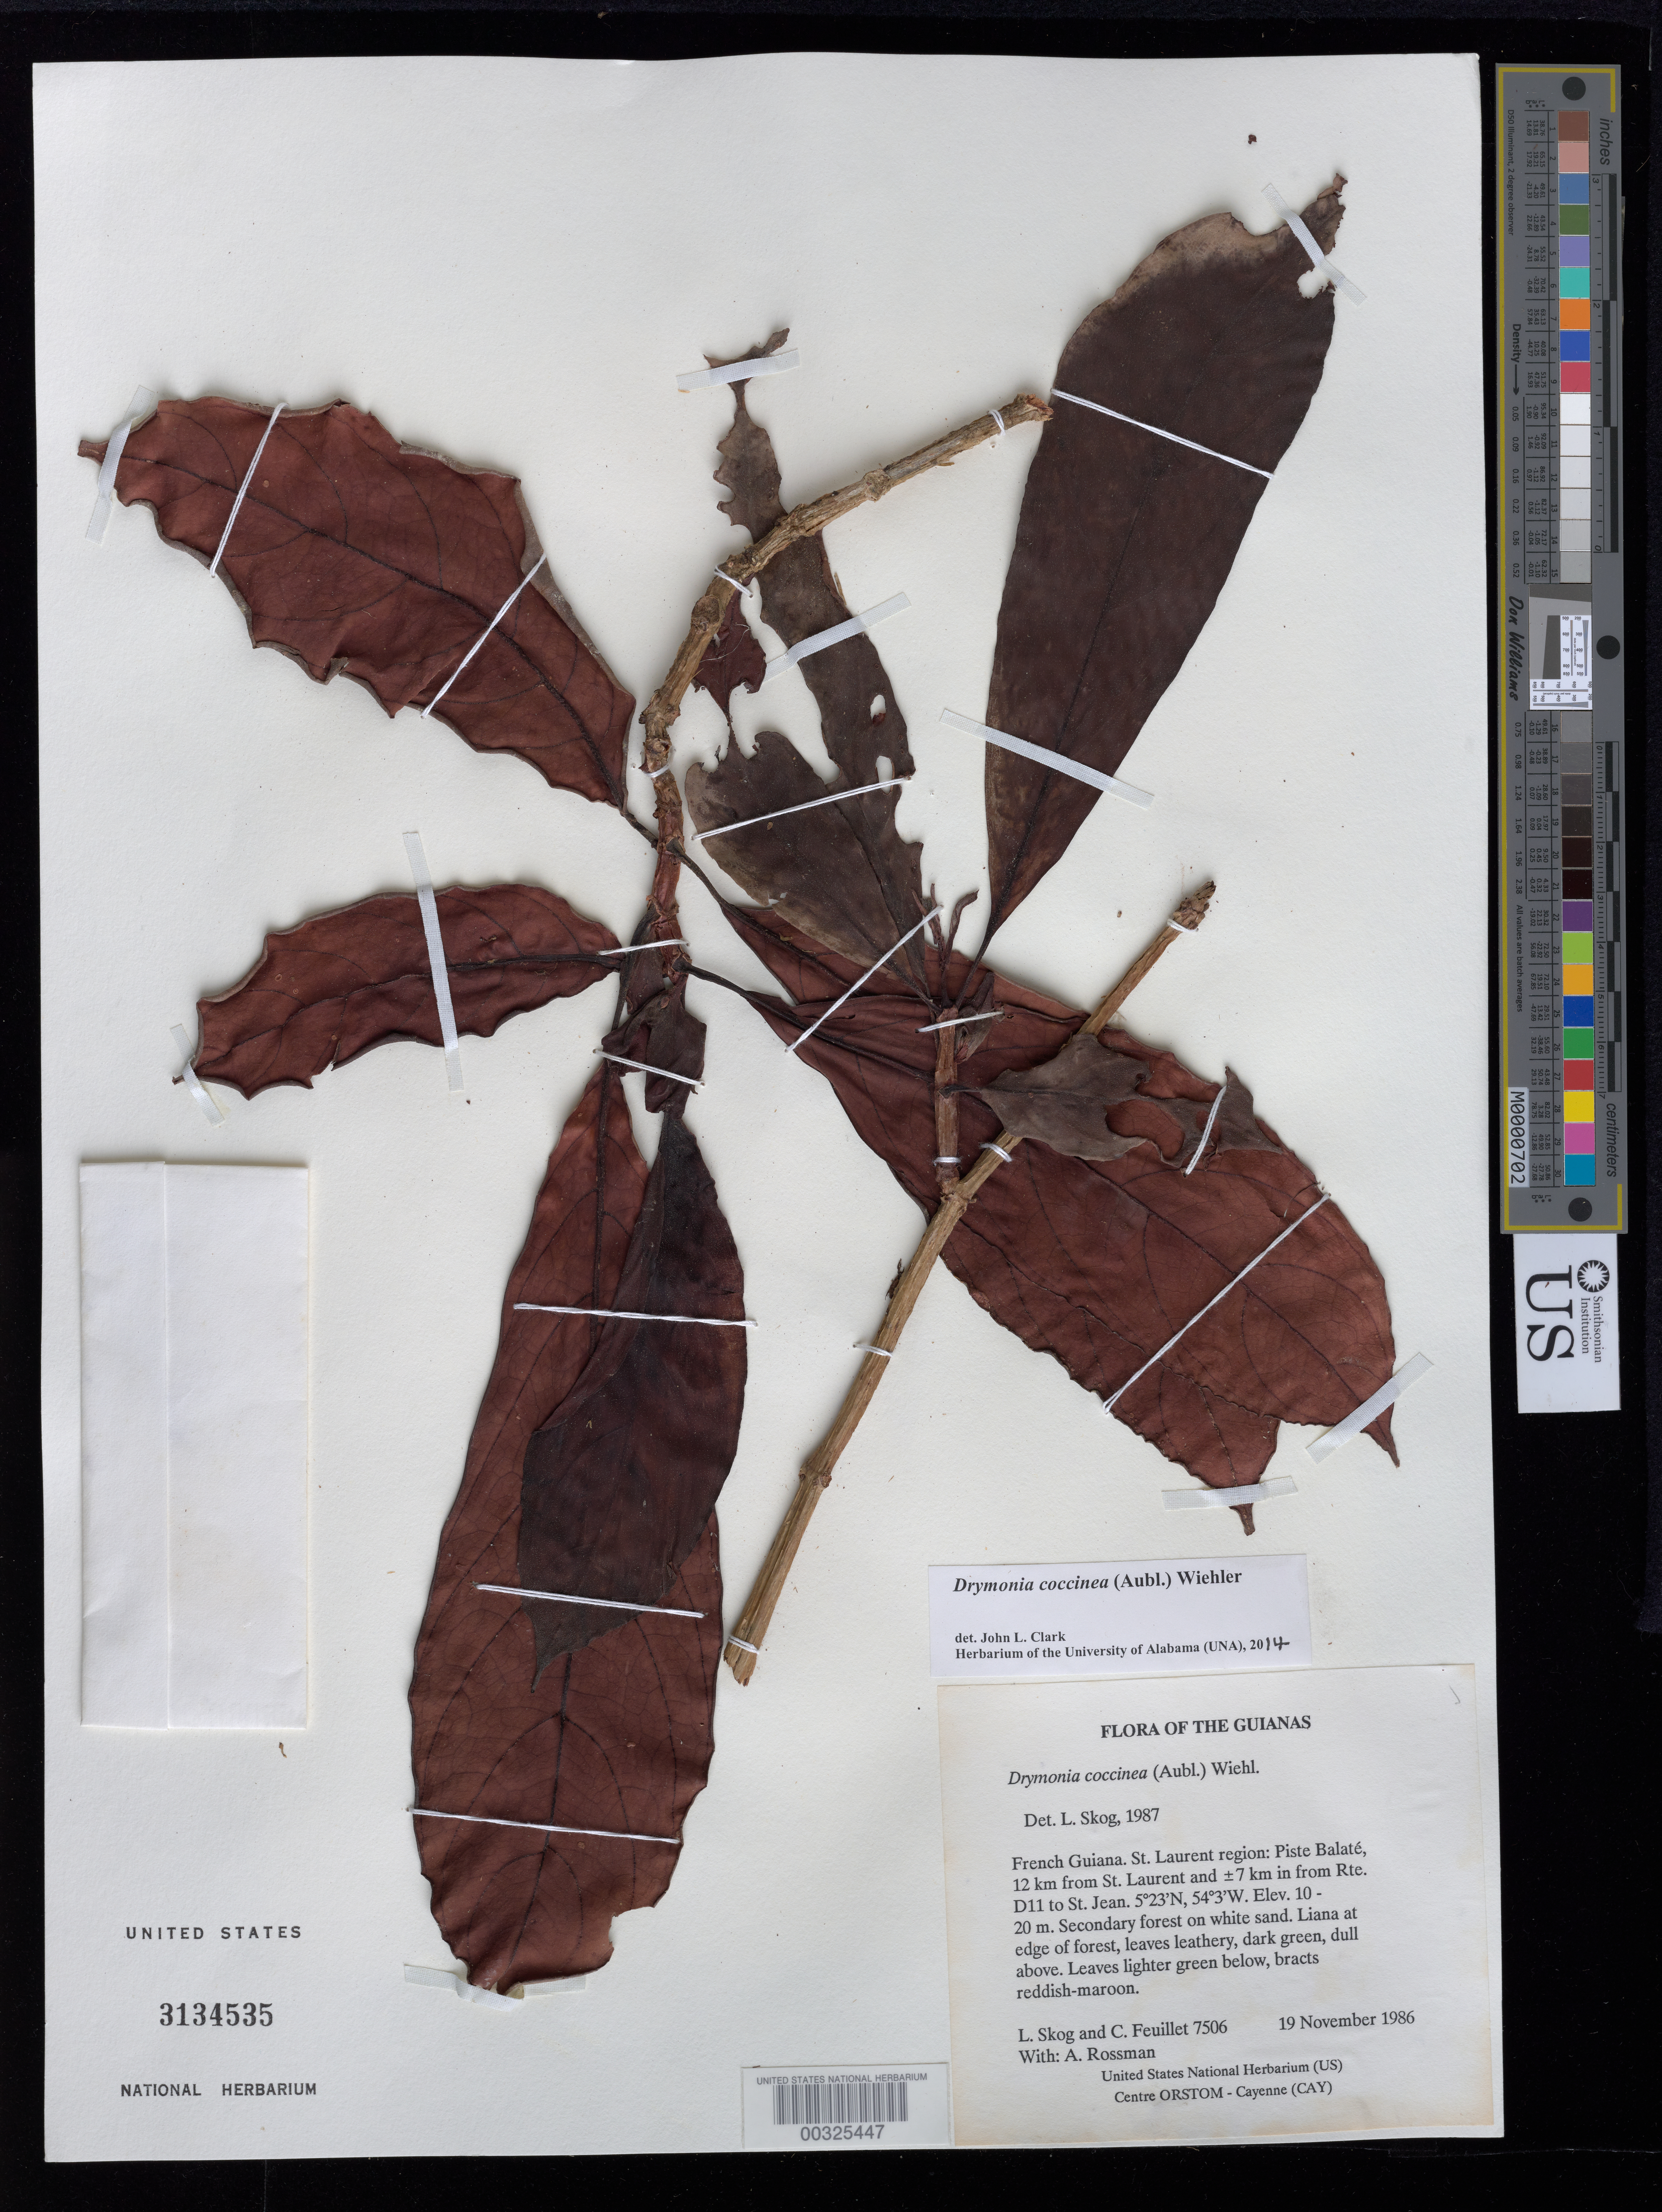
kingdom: Plantae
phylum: Tracheophyta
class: Magnoliopsida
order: Lamiales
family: Gesneriaceae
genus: Drymonia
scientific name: Drymonia coccinea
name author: (Aubl.) Wiehler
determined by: Skog, Laurence E.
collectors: L. E. Skog, C. Feuillet & A. Rossman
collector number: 7506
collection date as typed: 19 Nov 1986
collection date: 1986-11-19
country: French Guiana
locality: St. Laurent region: Poste Balaté, 12 km from St. Laurent and ±7 km in from Rte D11 to St. Jean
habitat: Secondary forest on white sand; at edge of forest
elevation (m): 10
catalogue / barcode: US 3134535